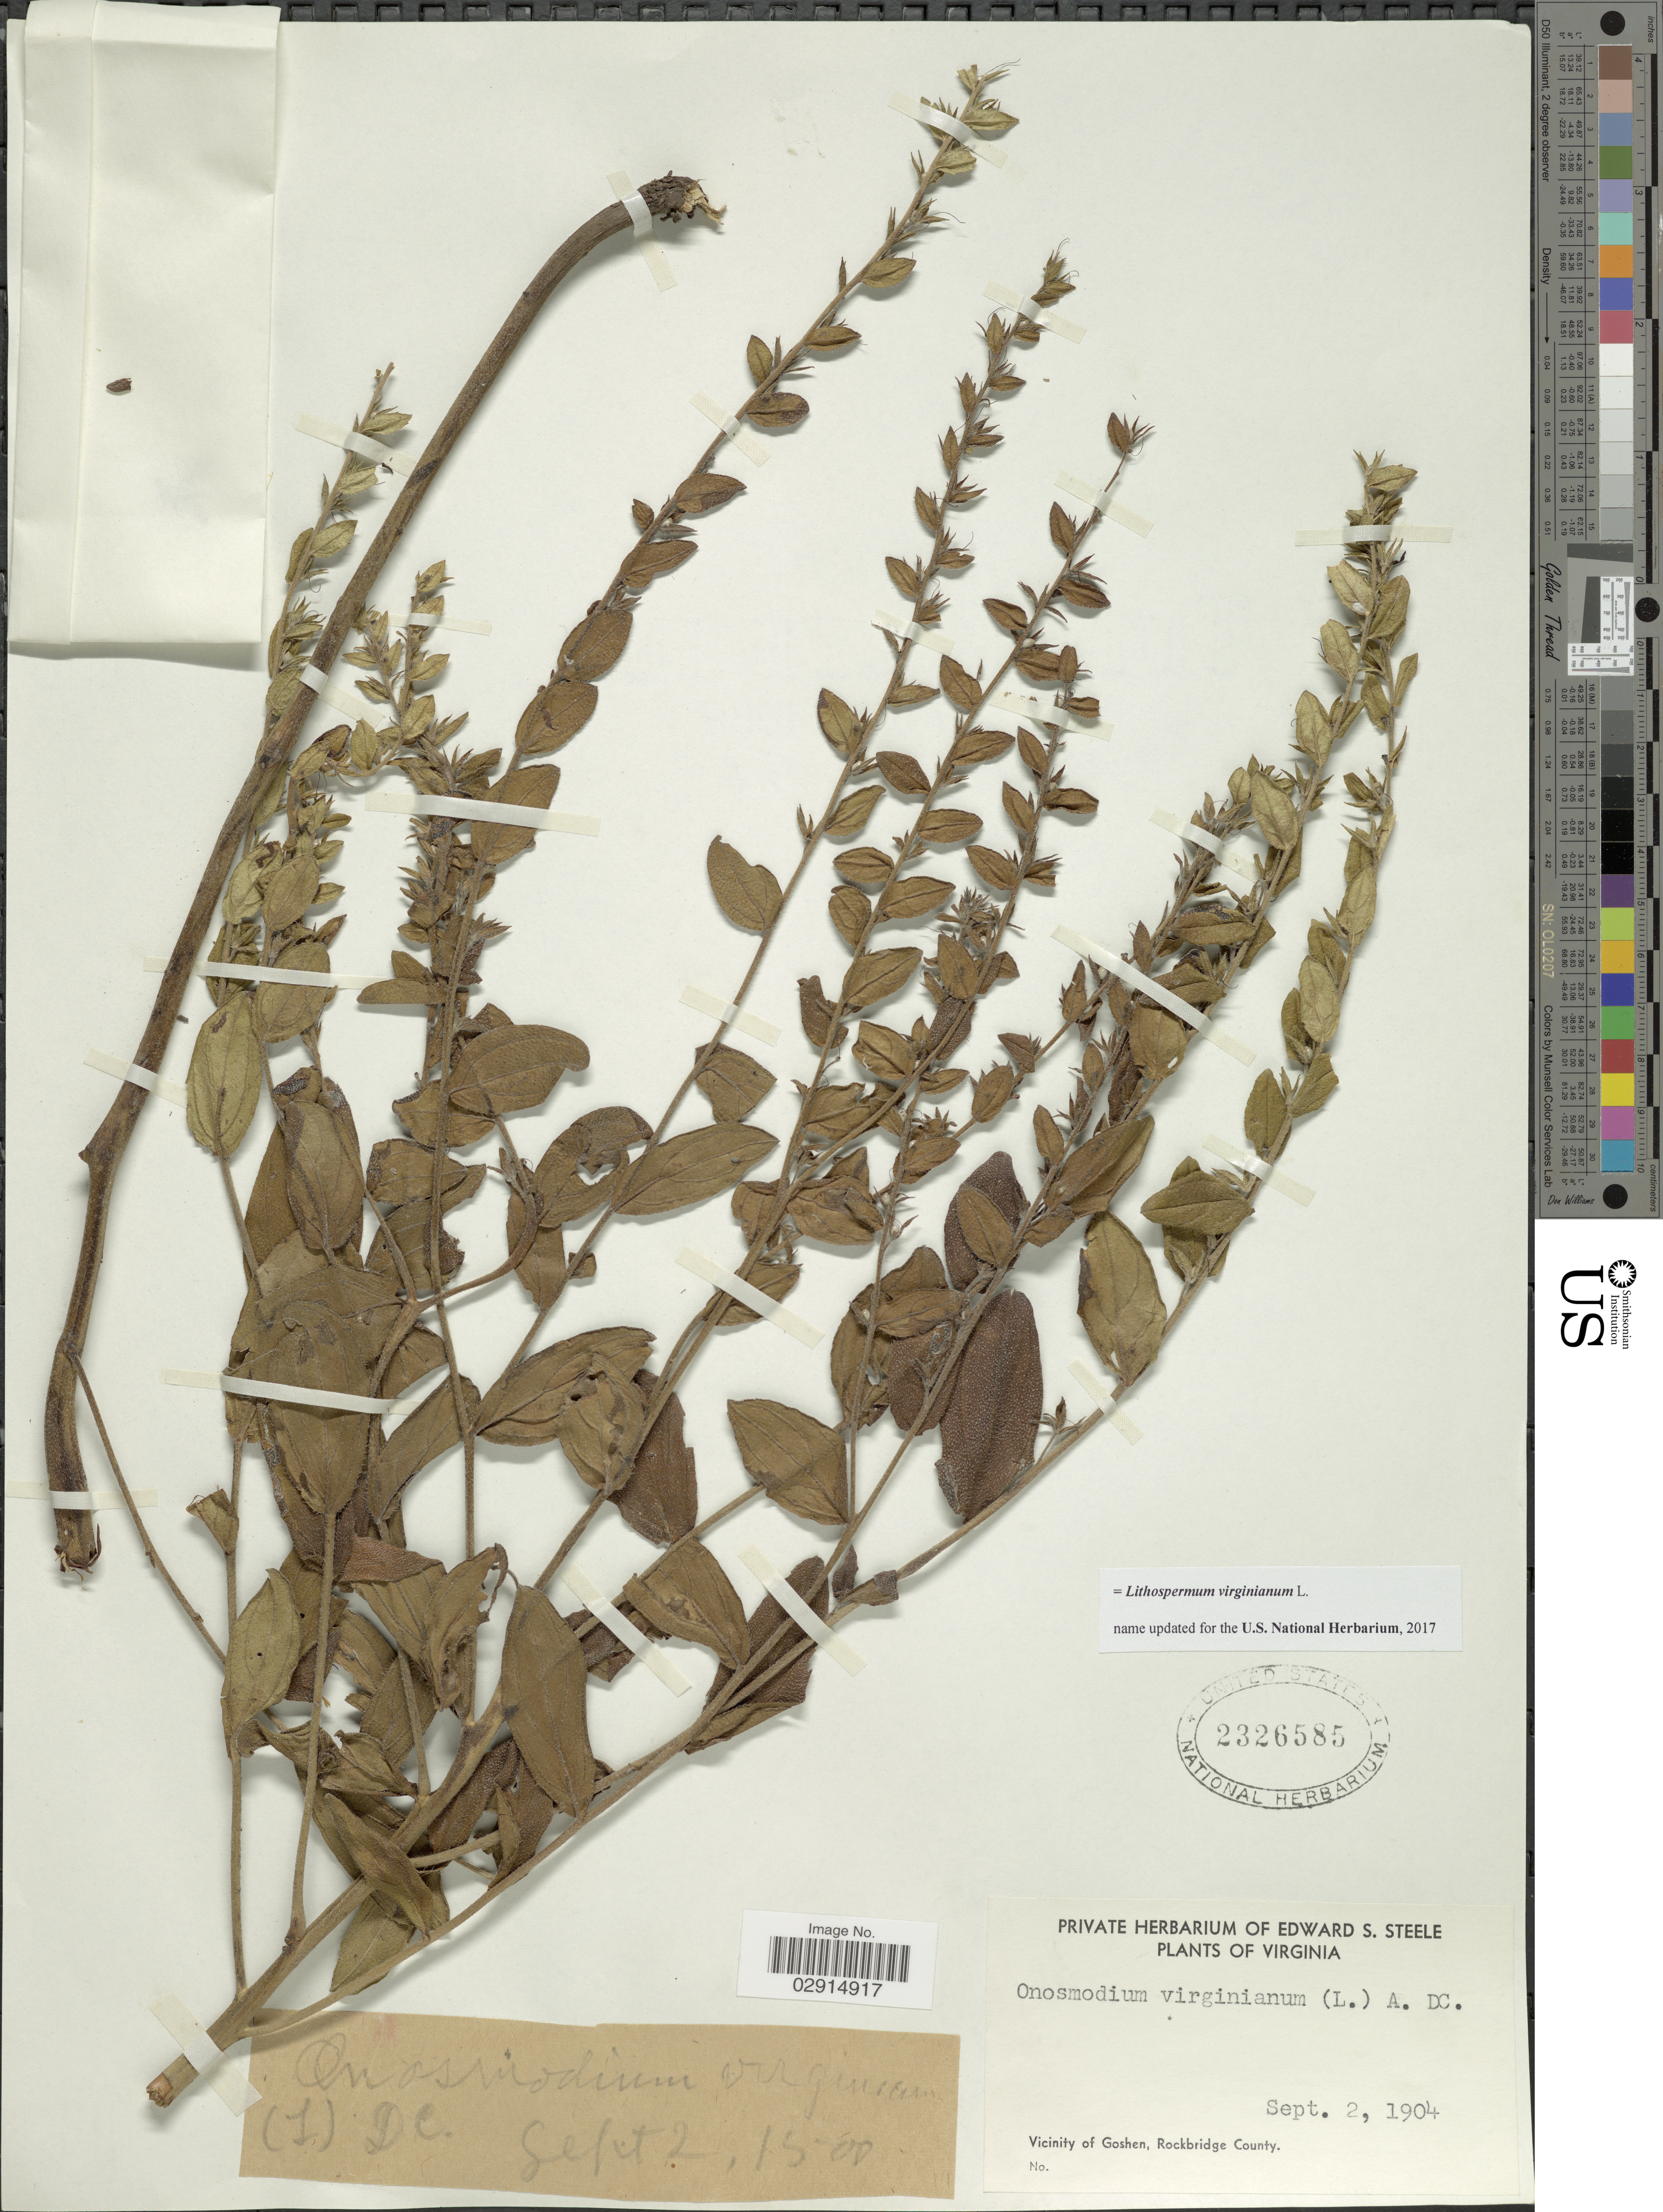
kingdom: Plantae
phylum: Tracheophyta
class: Magnoliopsida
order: Boraginales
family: Boraginaceae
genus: Lithospermum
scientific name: Lithospermum virginianum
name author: L.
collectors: ex herb. Edward S. Steele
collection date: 1904-09-02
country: United States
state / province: Virginia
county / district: Rockbridge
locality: Vicinity of Goshen, Rockbridge County.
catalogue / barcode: US 2326585